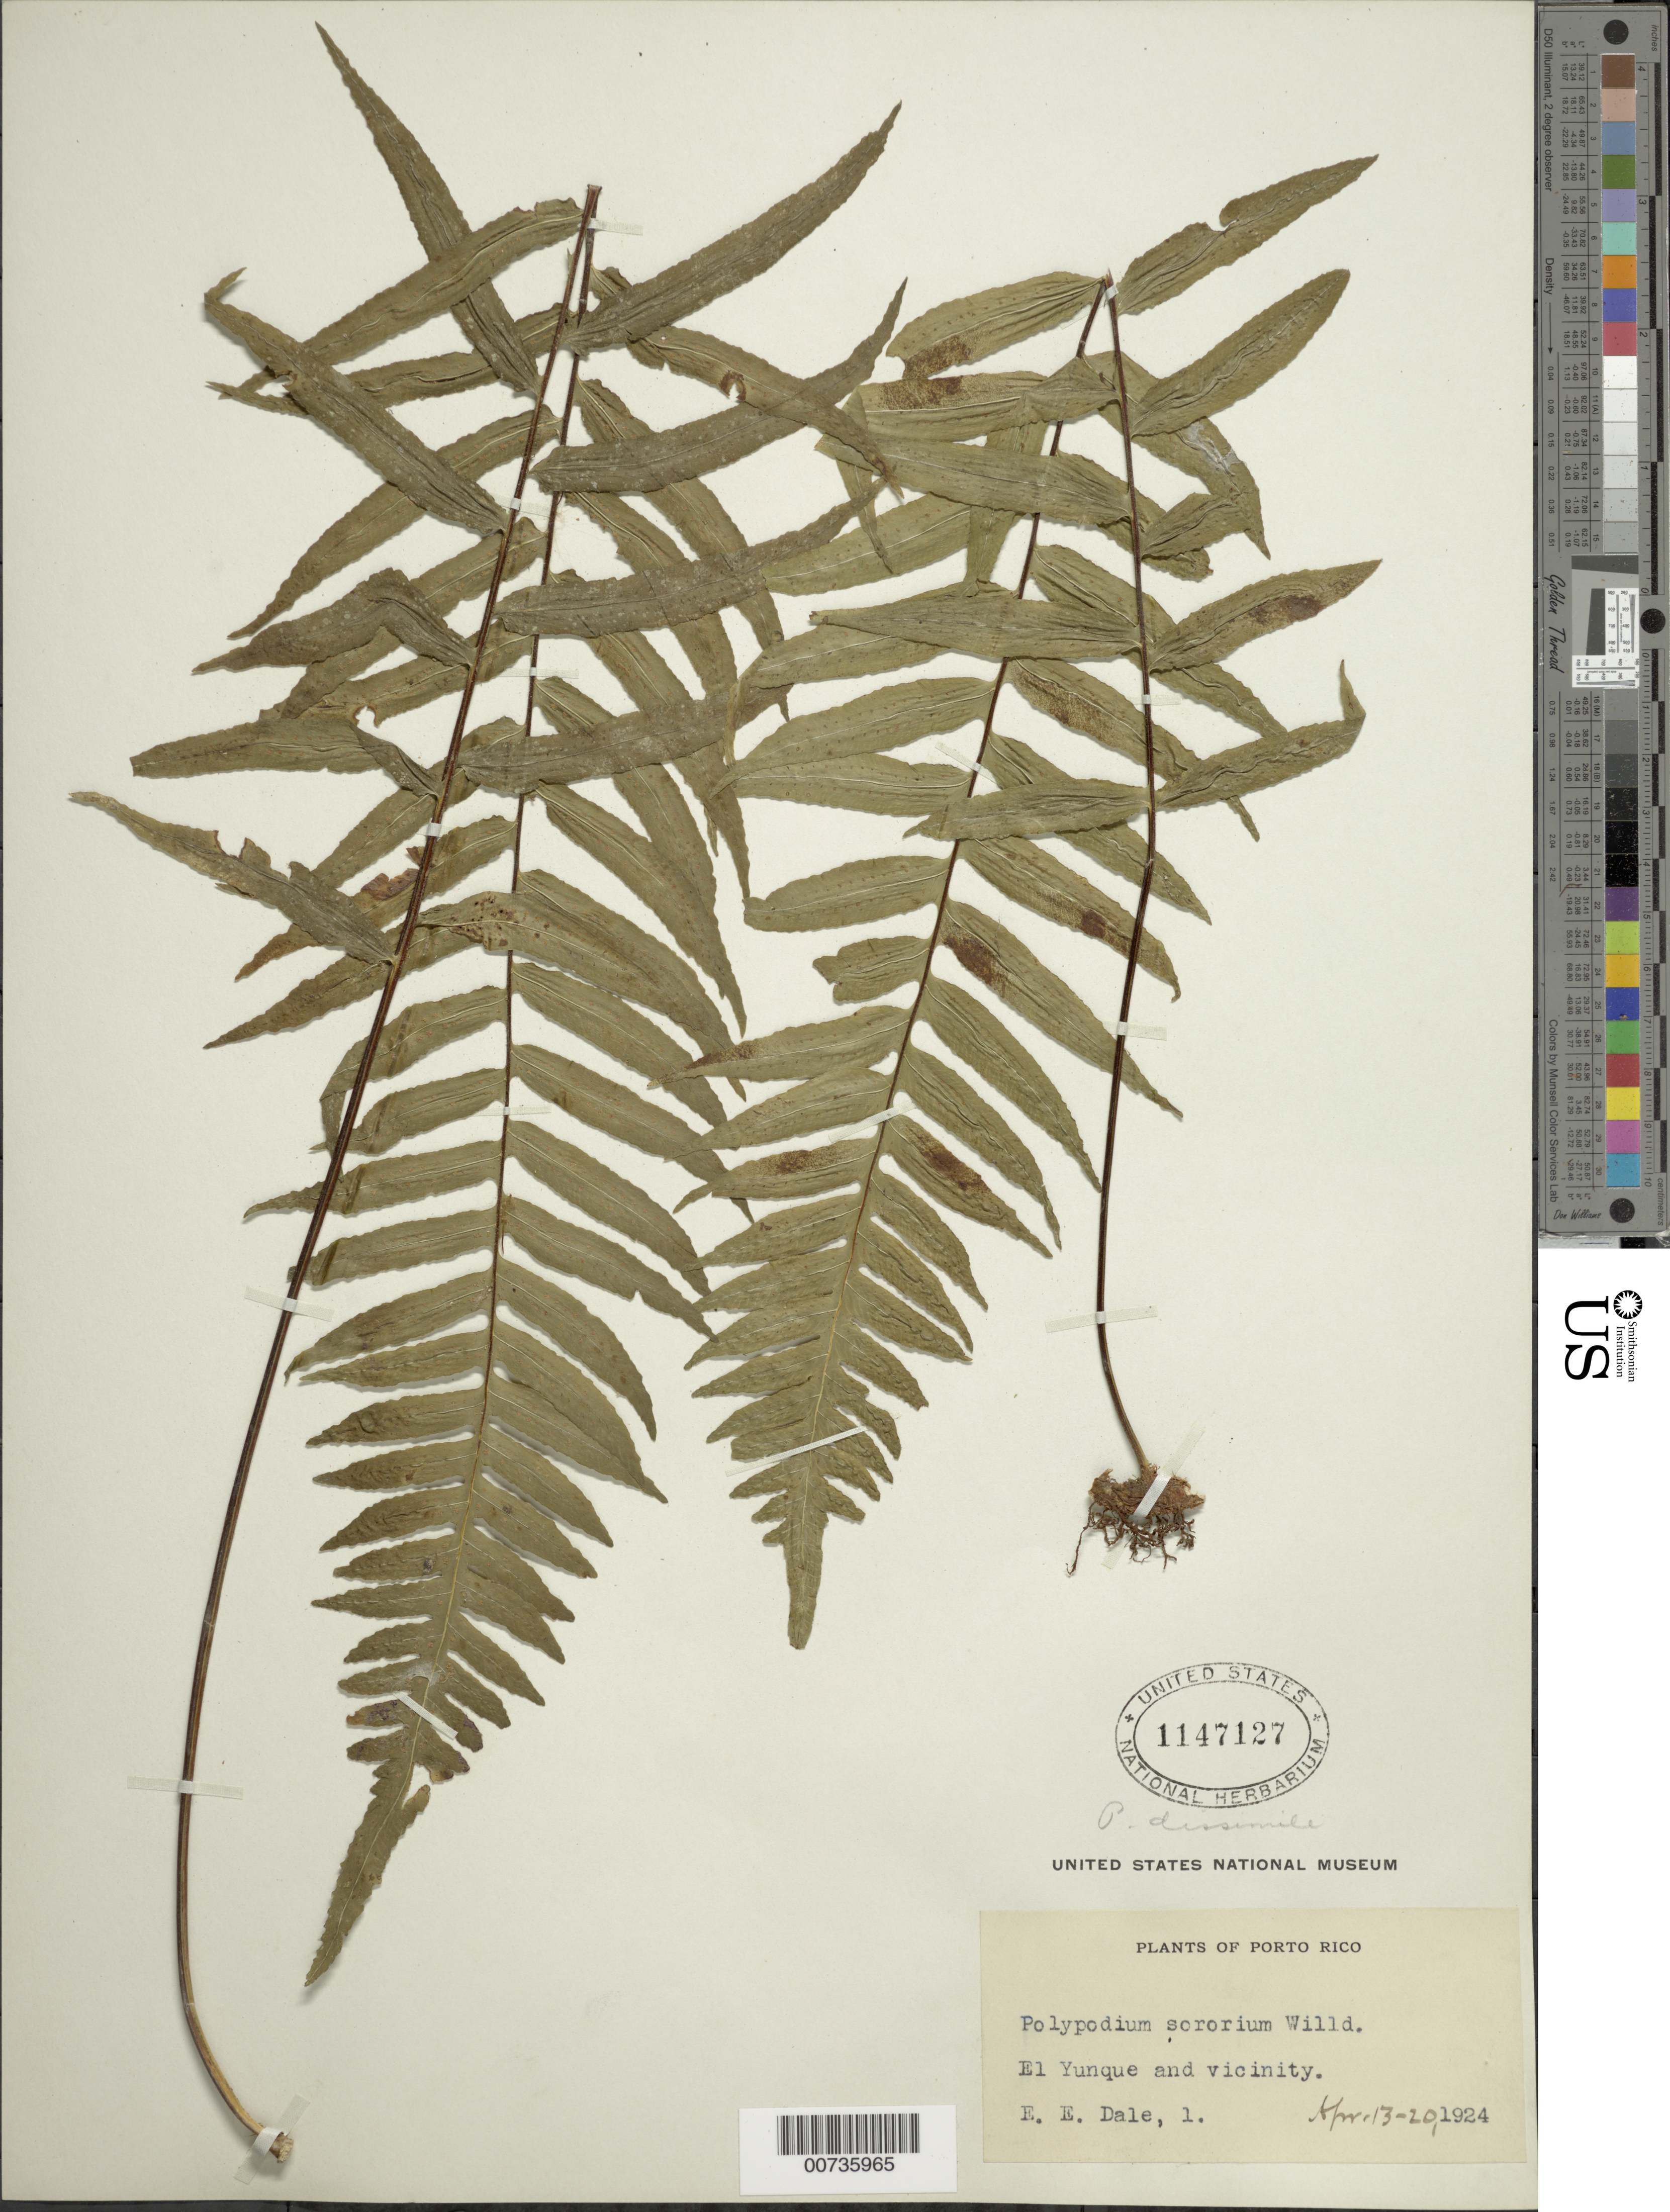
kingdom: Plantae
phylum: Tracheophyta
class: Polypodiopsida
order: Polypodiales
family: Polypodiaceae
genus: Polypodium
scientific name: Polypodium dulce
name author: Poir.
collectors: E. Dale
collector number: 1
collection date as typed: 13 Apr 1924 to 20 Apr 1924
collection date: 1924-04-13/1924-04-20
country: Puerto Rico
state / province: Río Grande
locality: El Yunque & vicinity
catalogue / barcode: US 1147127